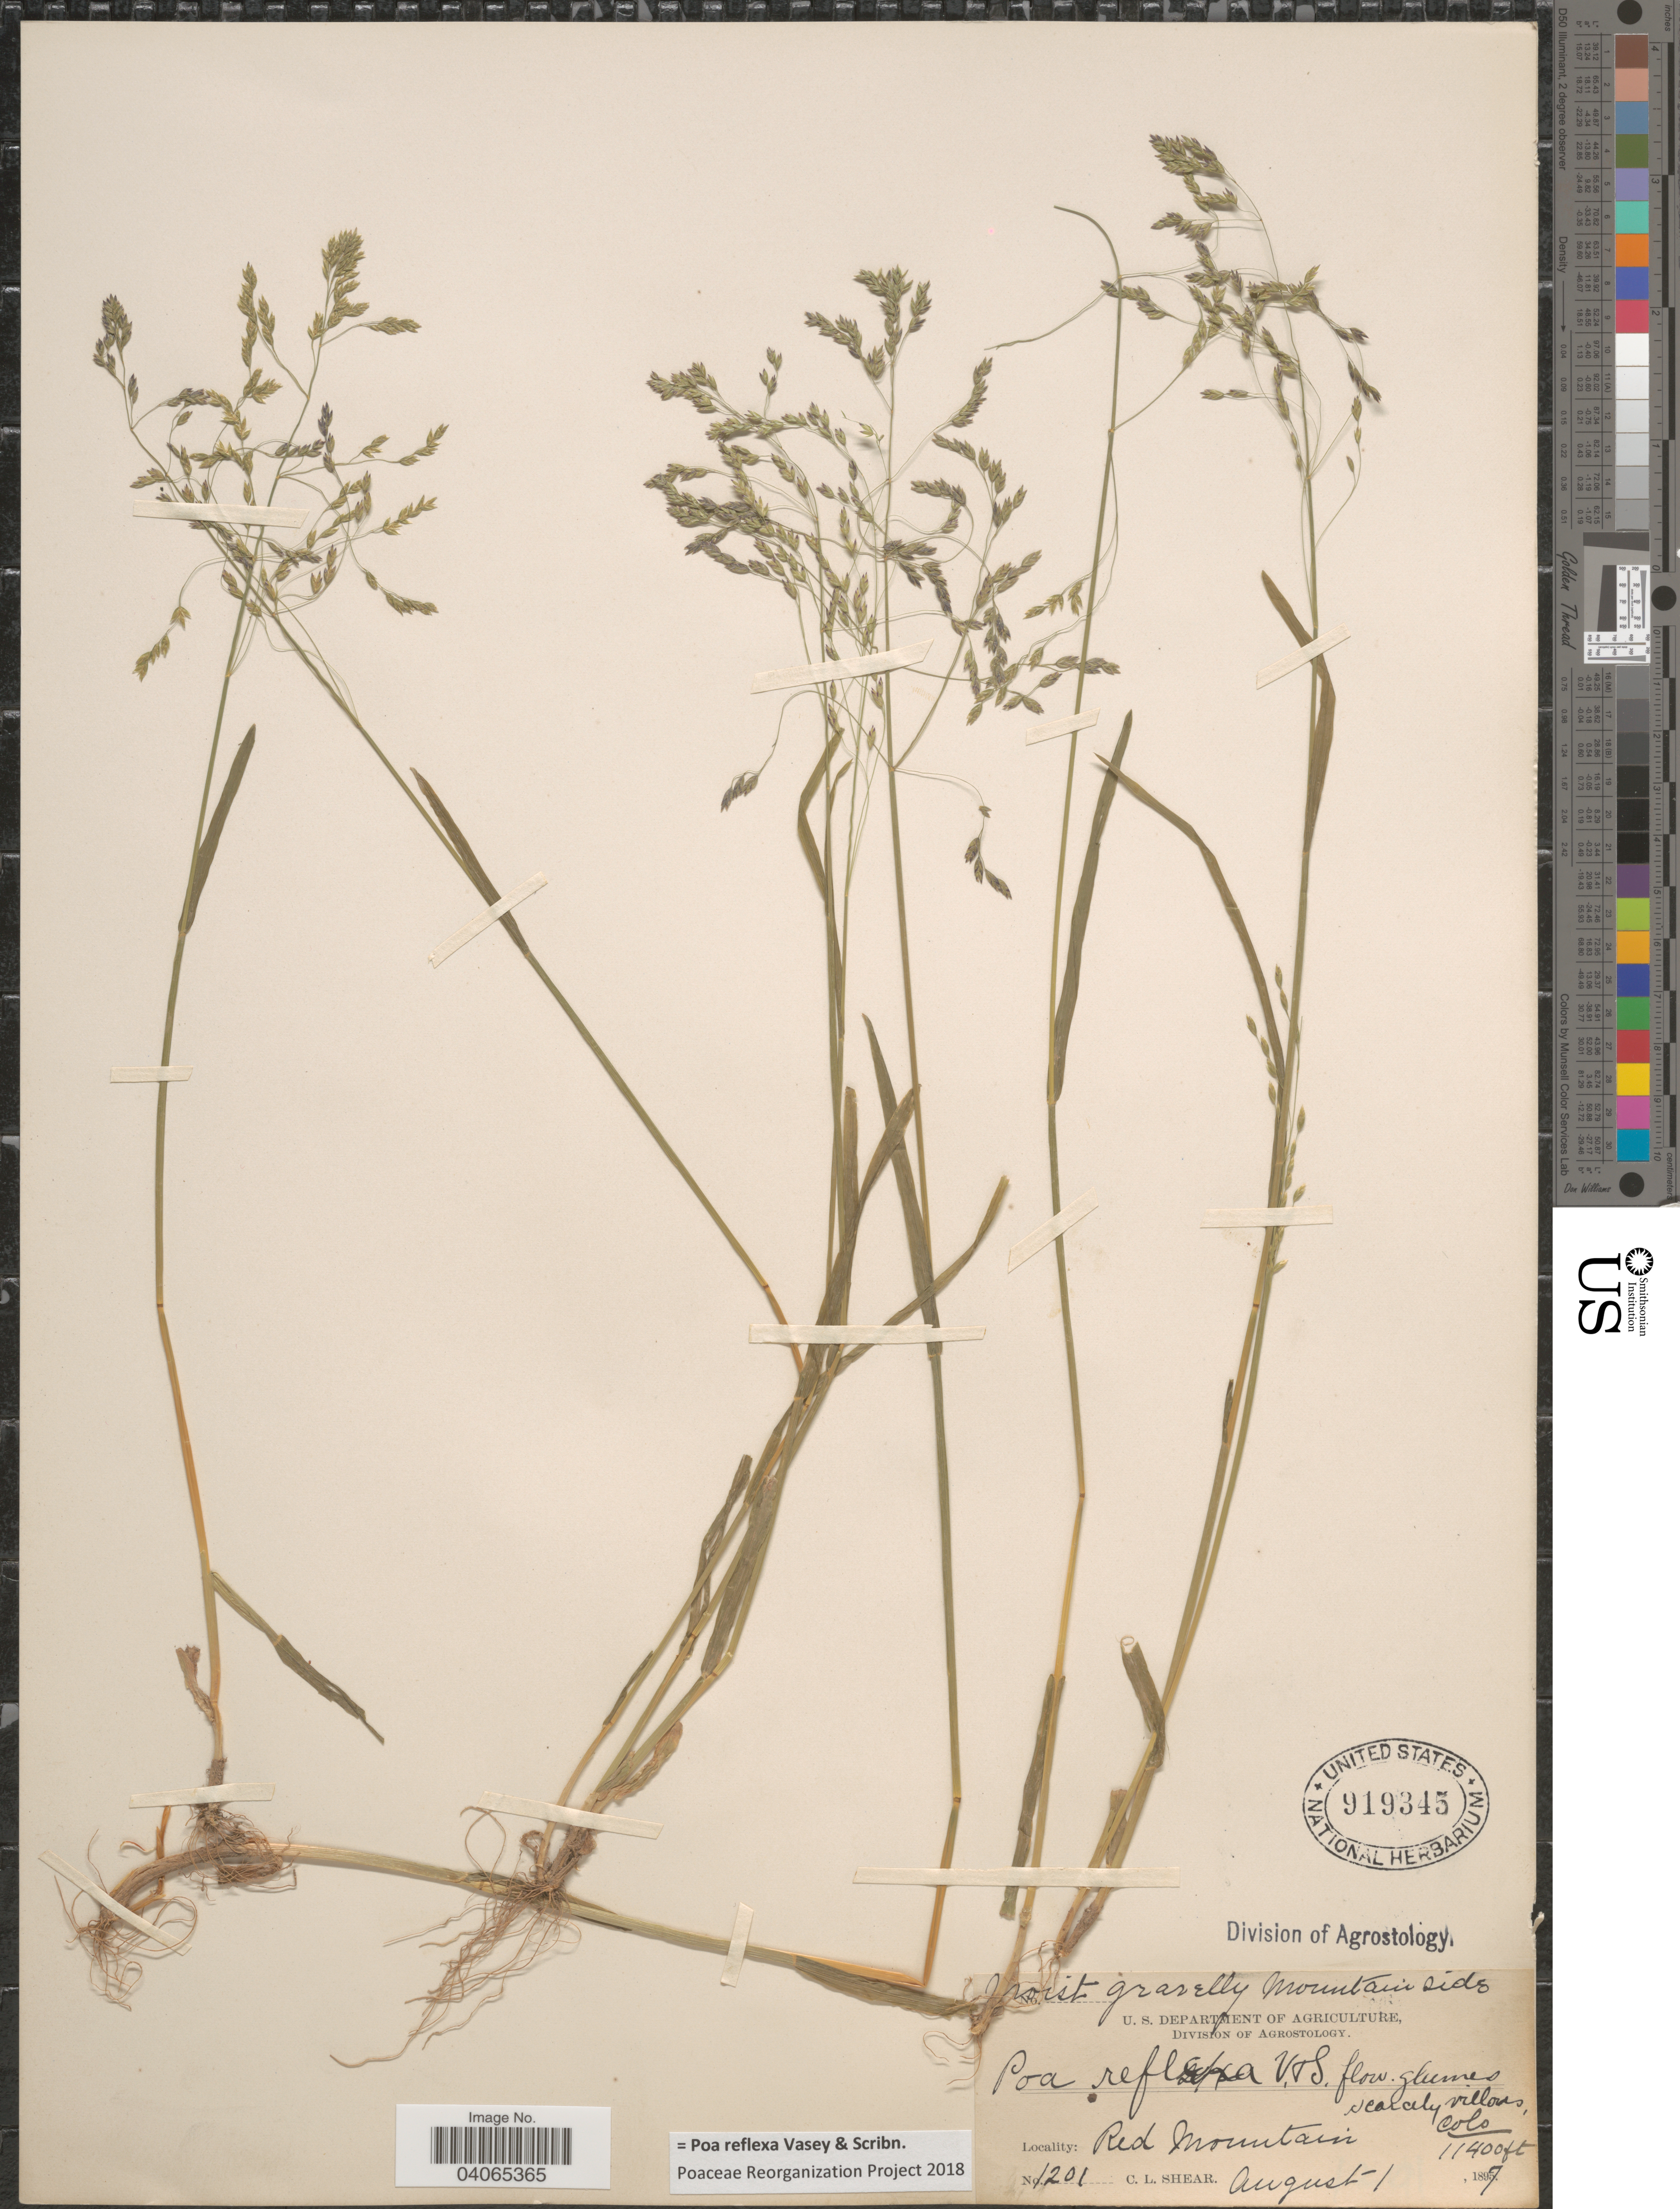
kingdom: Plantae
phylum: Tracheophyta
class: Liliopsida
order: Poales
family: Poaceae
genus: Poa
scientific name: Poa reflexa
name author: Vasey & Scribn.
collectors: C. L. Shear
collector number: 1201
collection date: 1897-08-01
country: United States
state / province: Colorado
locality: Moist gravelly mountain side. Scarcely villous Red Mountain.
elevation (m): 3475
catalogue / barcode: US 919345